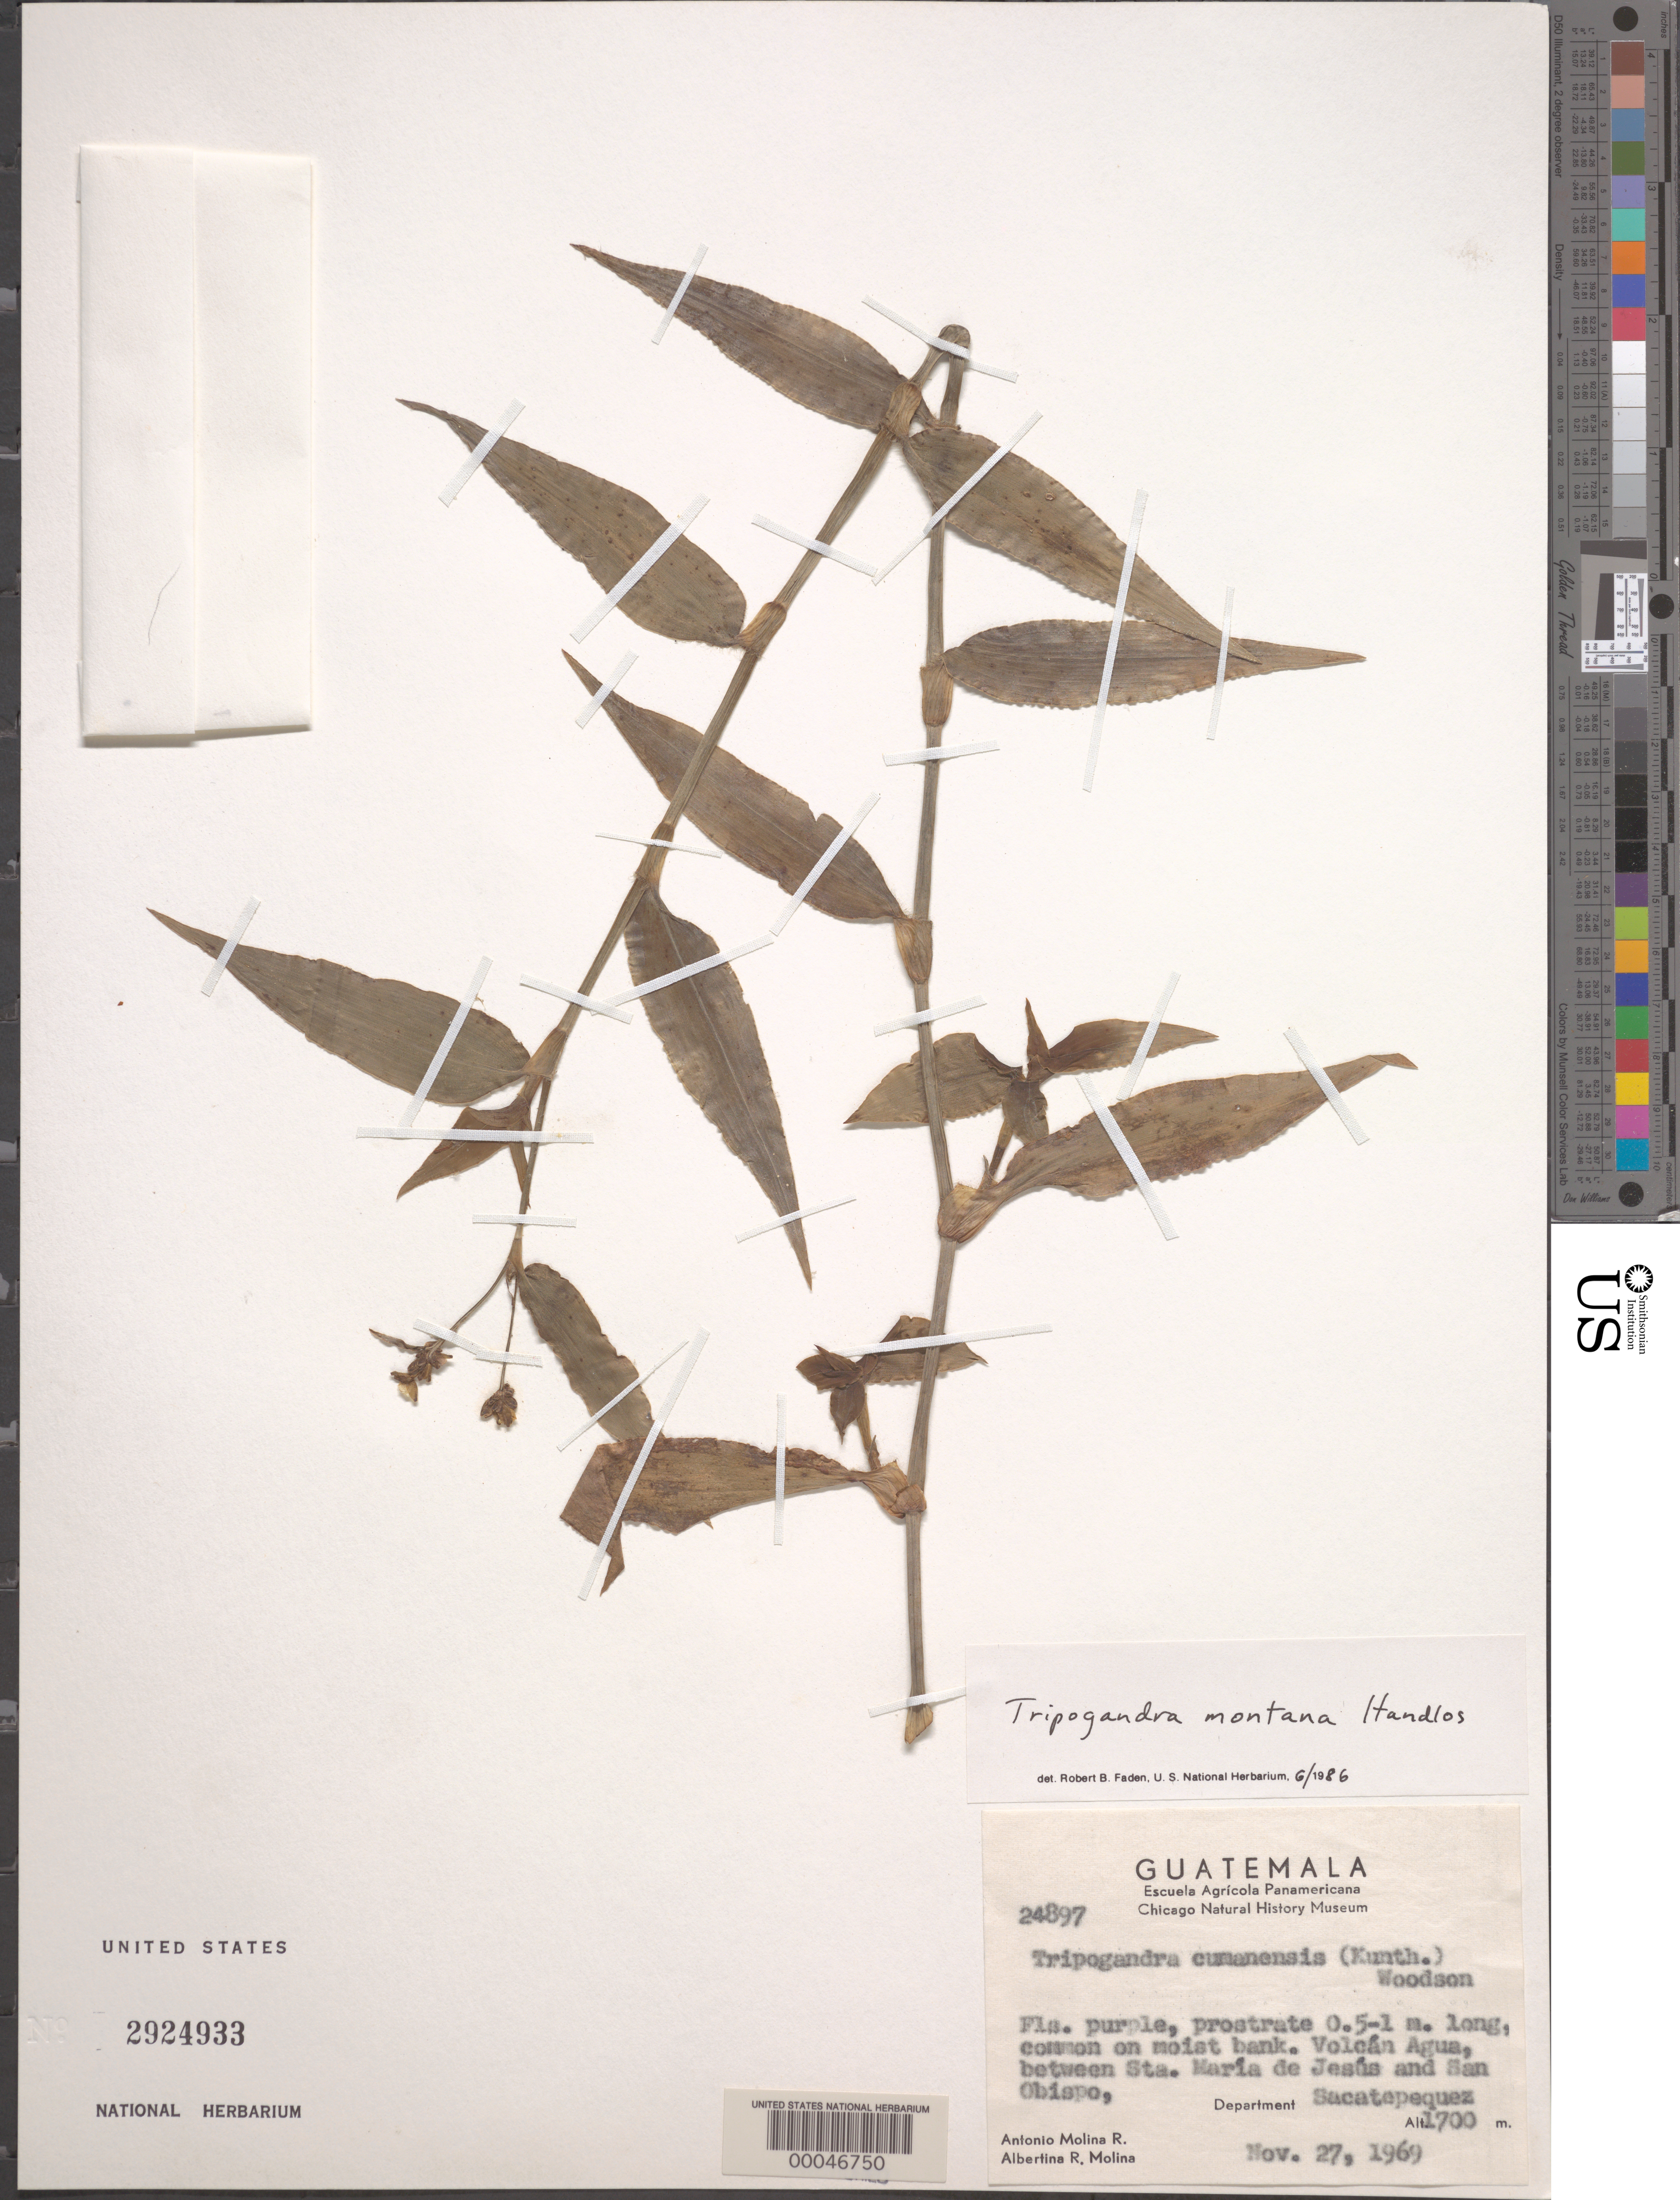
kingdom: Plantae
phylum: Tracheophyta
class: Liliopsida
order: Commelinales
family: Commelinaceae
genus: Tripogandra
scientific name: Tripogandra montana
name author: Handlos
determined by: Faden, Robert B., (US), Smithsonian Institution - National Museum of Natural History (UNITED STATES)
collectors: A. Molina R. & A. Molina R.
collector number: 24897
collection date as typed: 27 Nov 1969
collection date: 1969-11-27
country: Guatemala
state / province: Sacatepéquez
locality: Volcan Agua, between Santa Maria de Jesus and San Obispo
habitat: Moist bank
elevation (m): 1700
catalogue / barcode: US 2924933